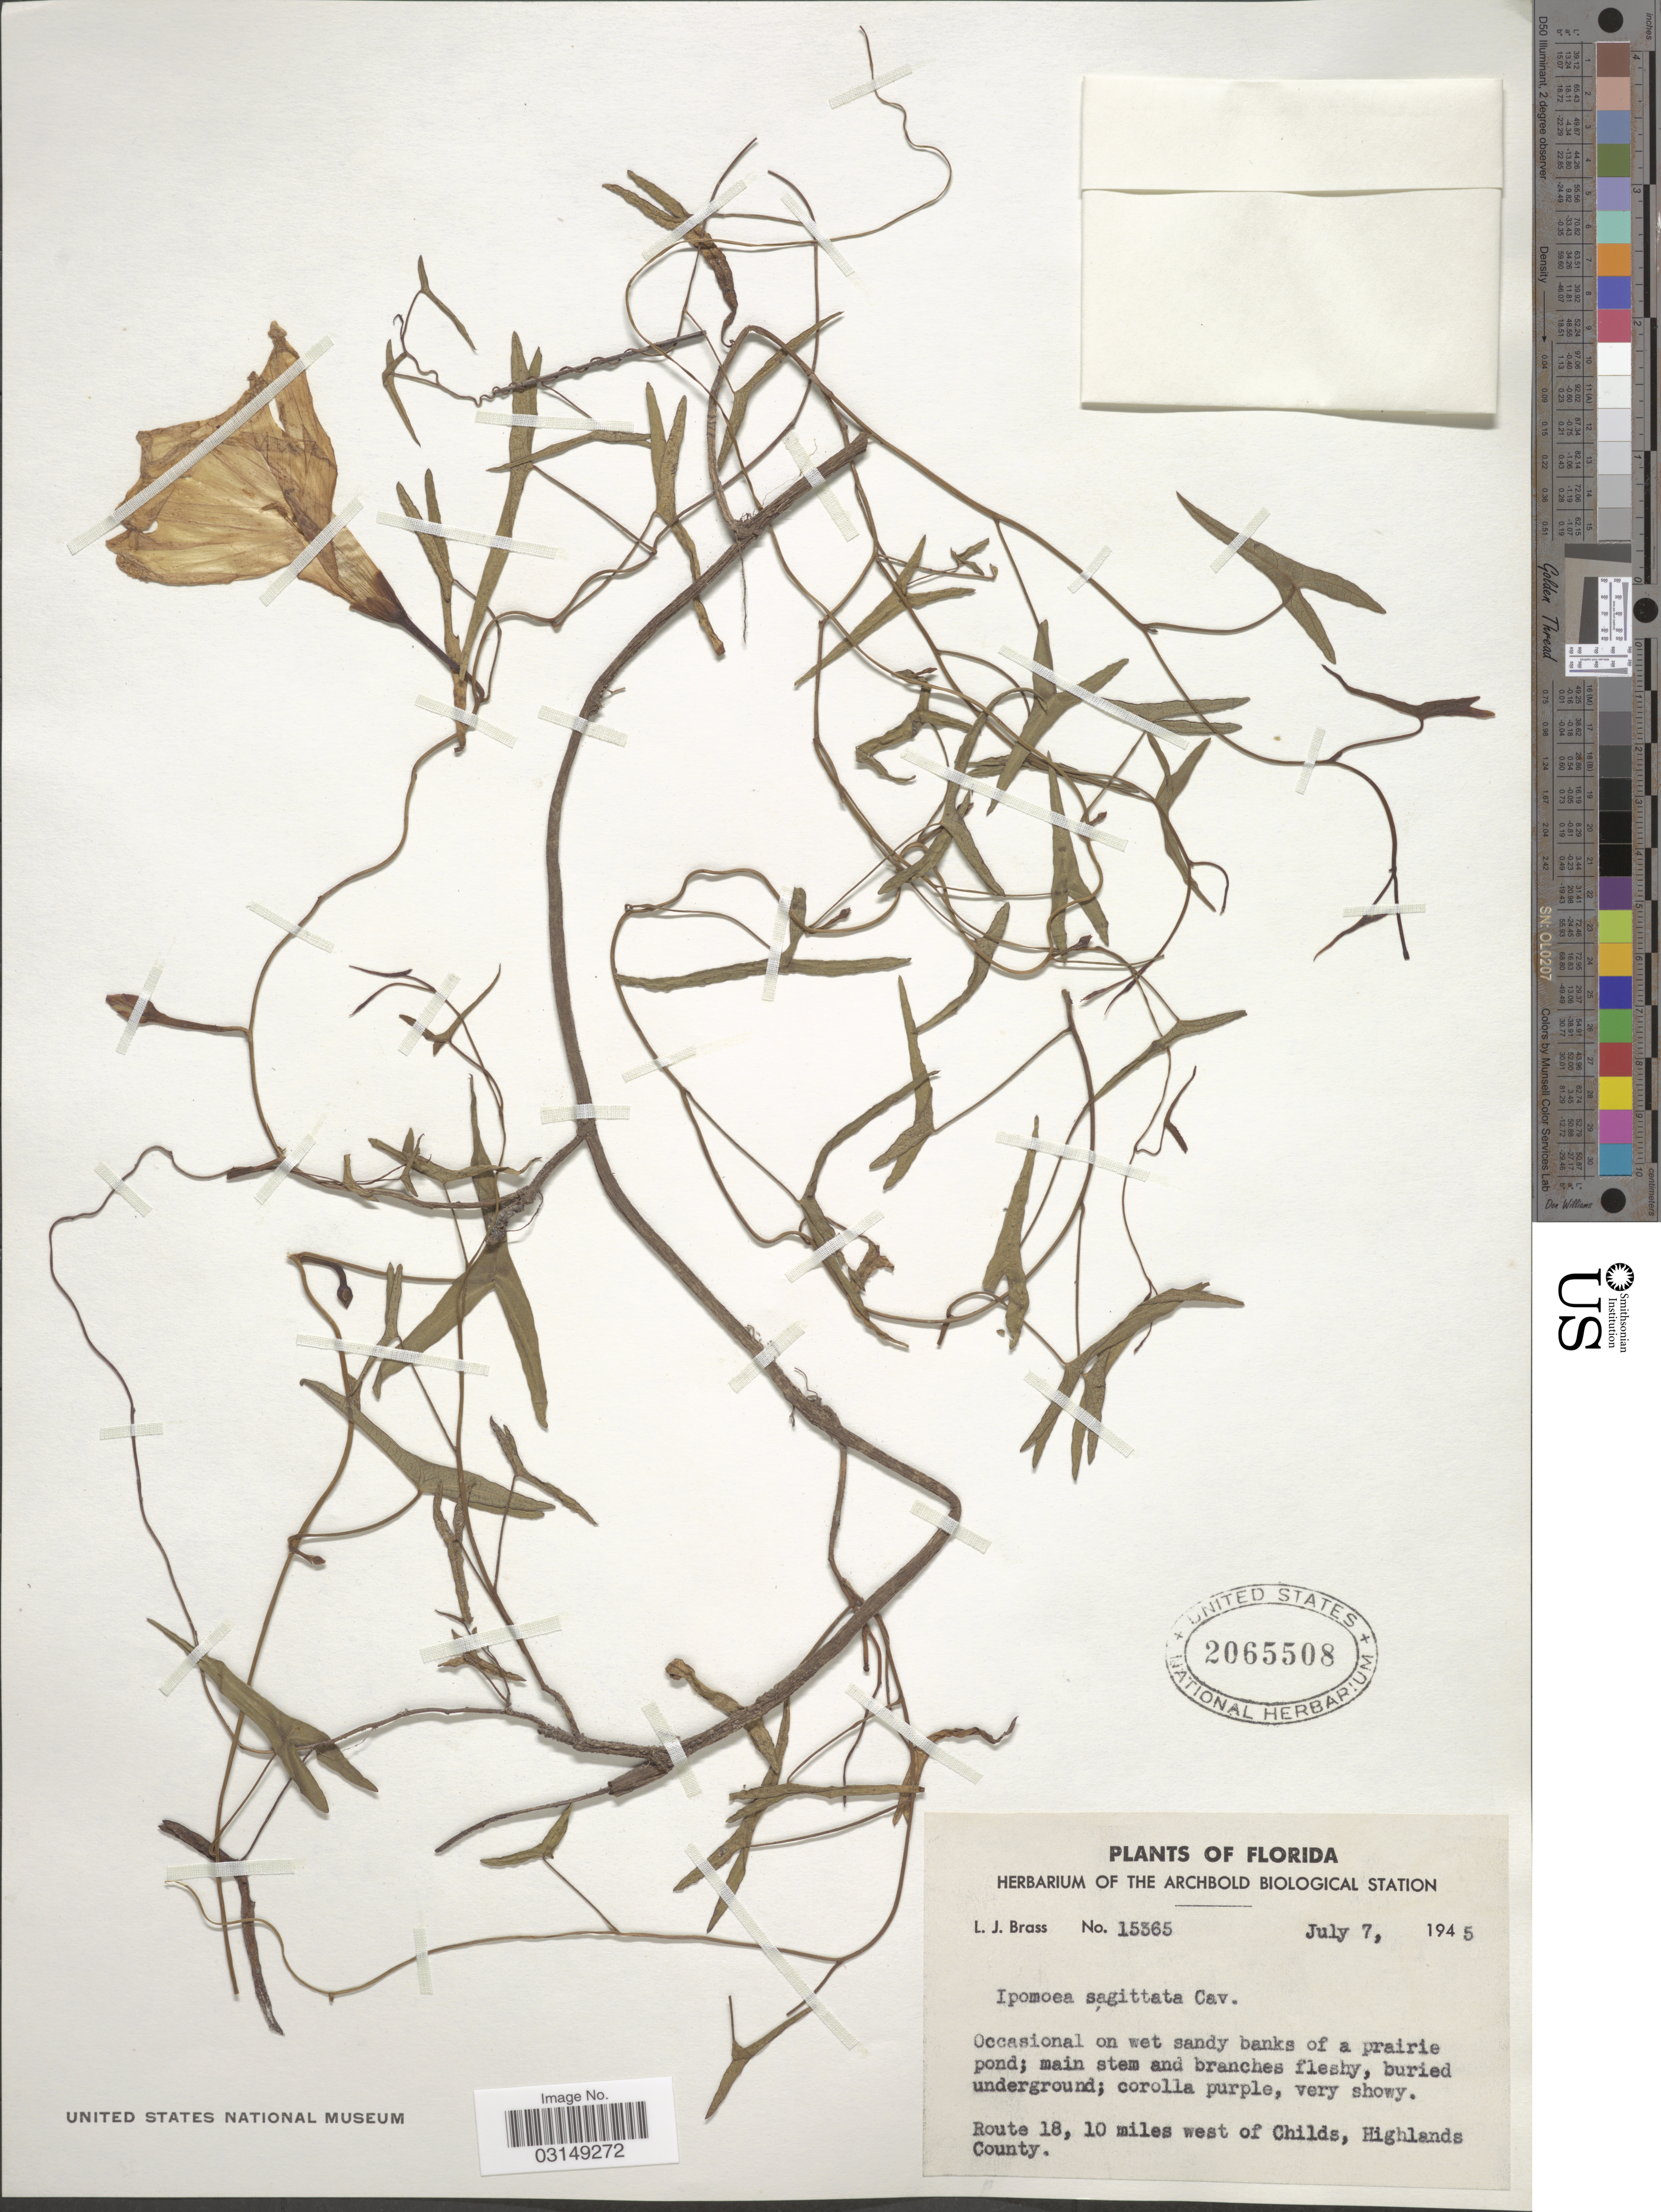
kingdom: Plantae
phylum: Tracheophyta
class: Magnoliopsida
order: Solanales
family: Convolvulaceae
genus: Ipomoea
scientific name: Ipomoea sagittata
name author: Poir.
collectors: L. J. Brass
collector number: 15365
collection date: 1945-07-07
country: United States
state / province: Florida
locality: Route 18, 10 miles west of Childs, Highlands County.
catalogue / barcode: US 2065508